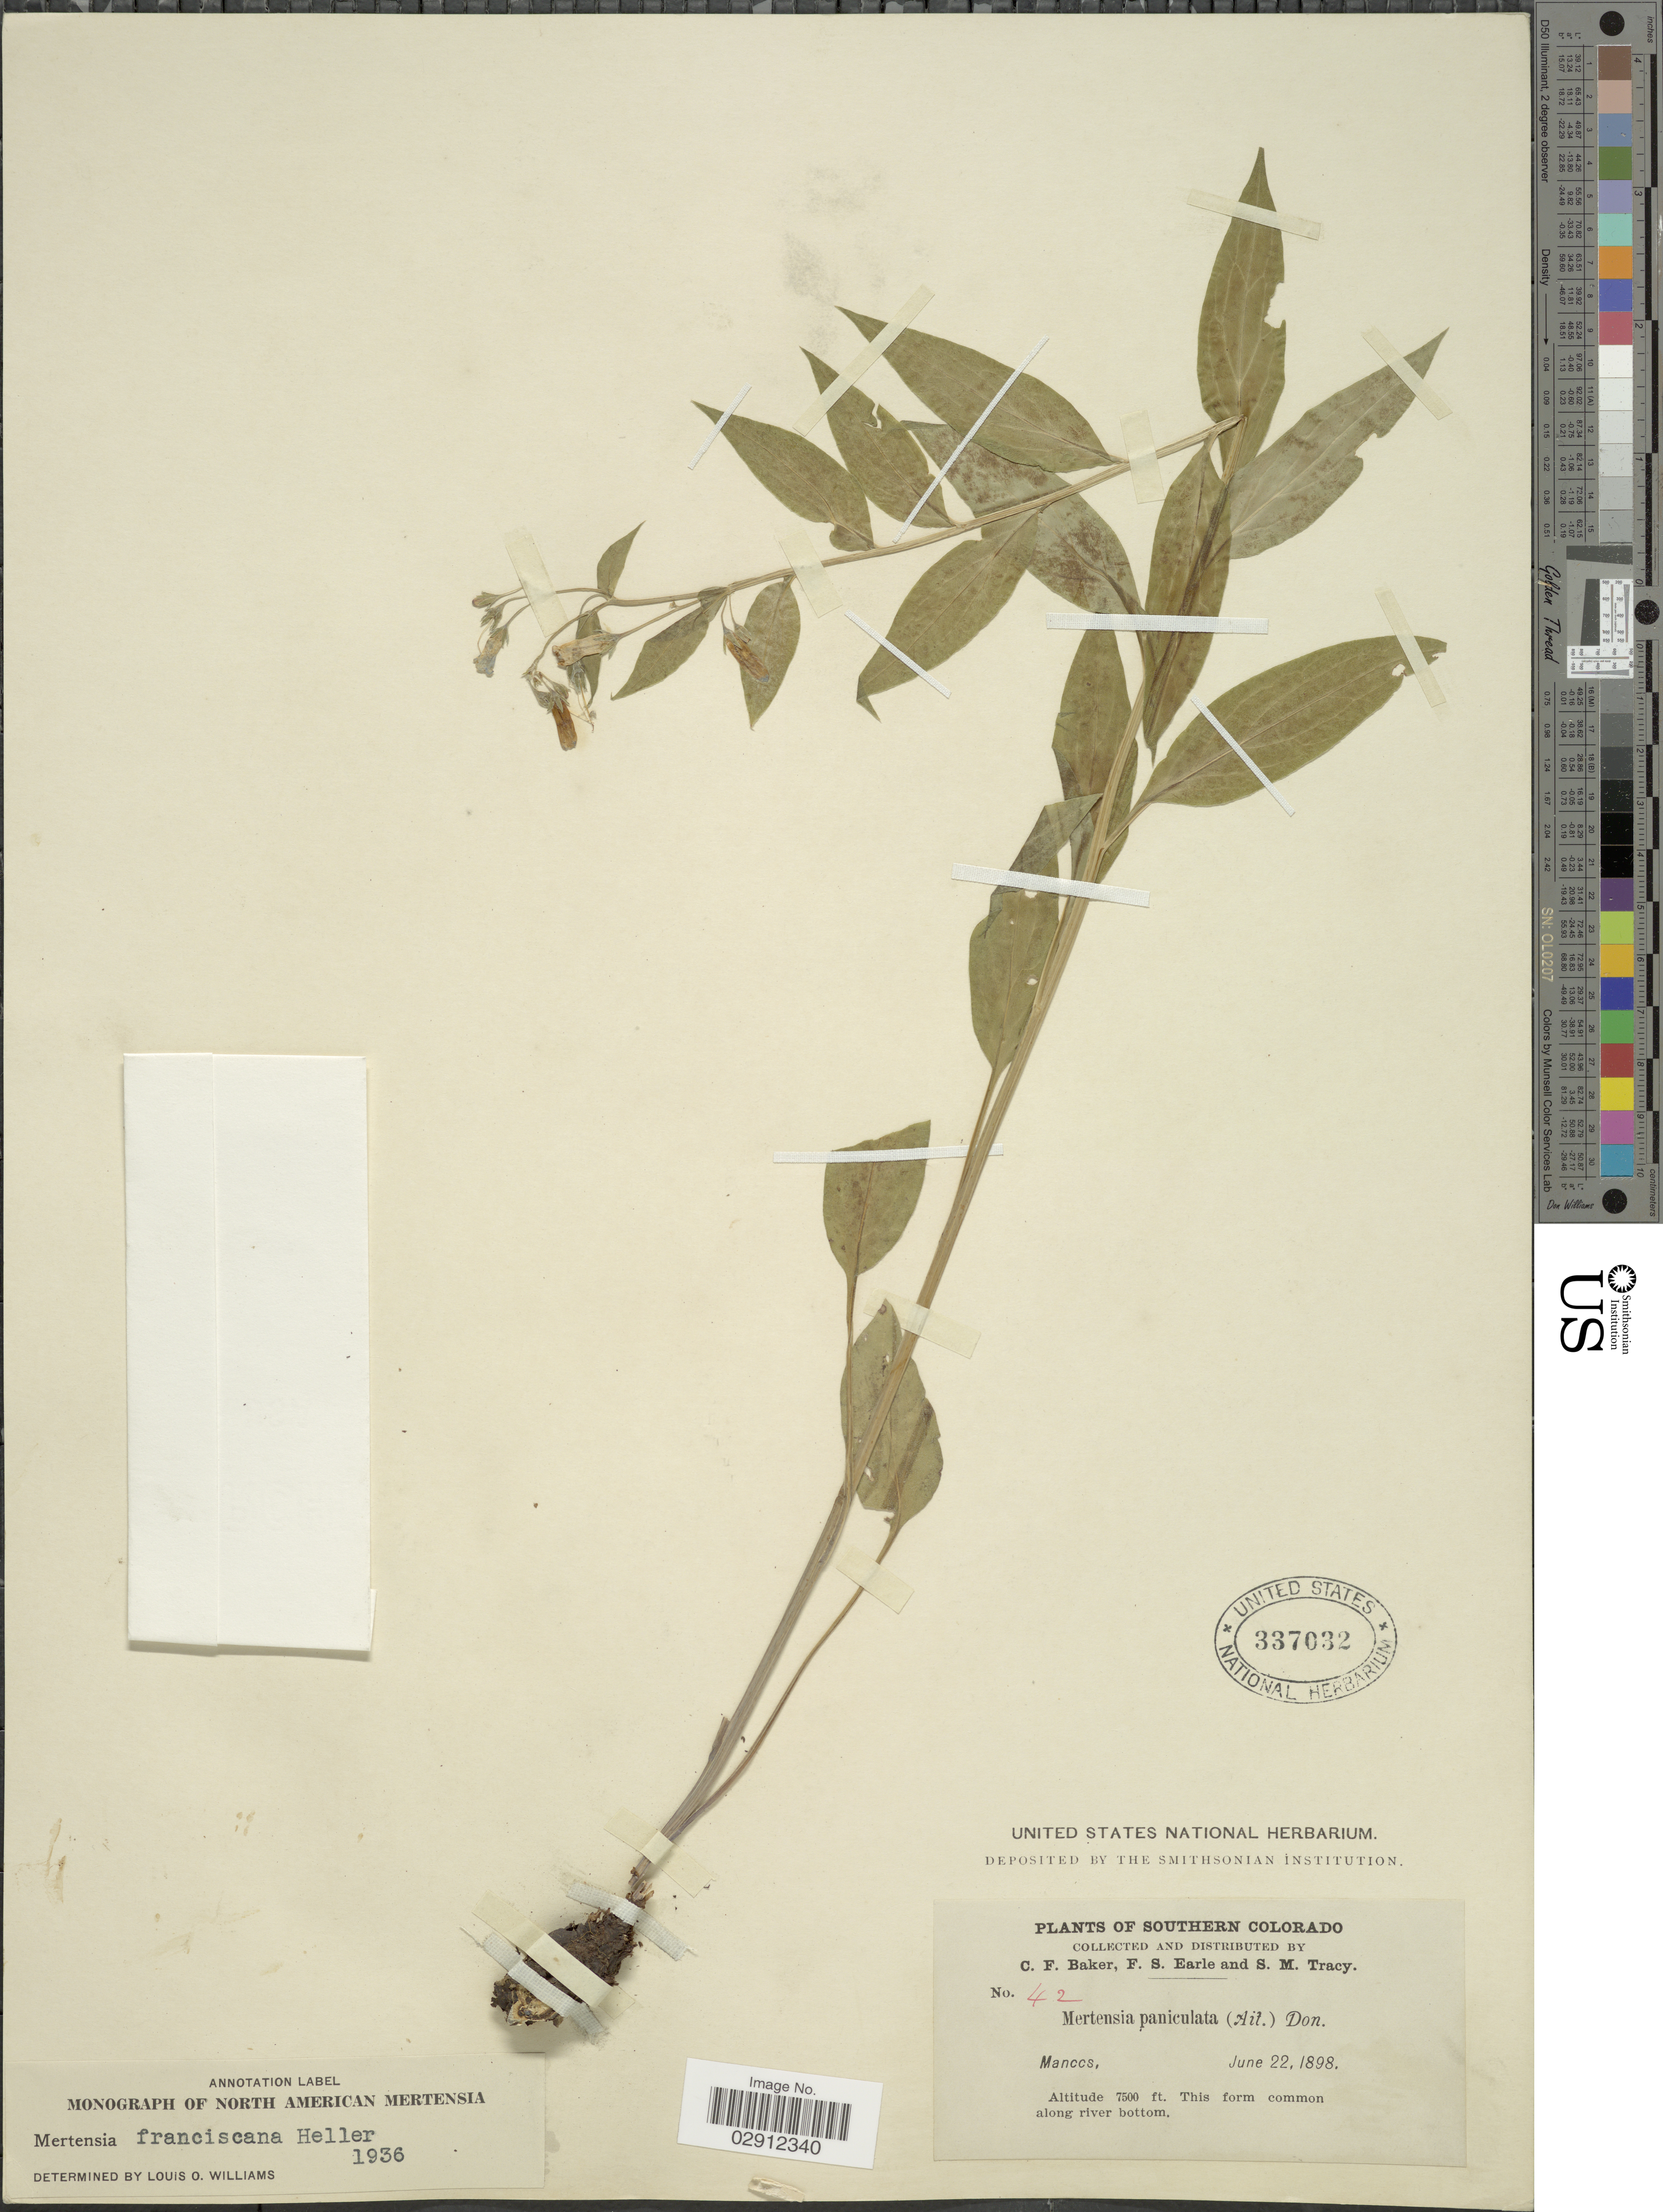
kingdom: Plantae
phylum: Tracheophyta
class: Magnoliopsida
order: Boraginales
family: Boraginaceae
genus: Mertensia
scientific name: Mertensia franciscana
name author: A. Heller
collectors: C. F. Baker, F. S. Earle & S. M. Tracy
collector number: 42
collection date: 1898-06-22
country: United States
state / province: Colorado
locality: Southern Colorado. Mancos.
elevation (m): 2286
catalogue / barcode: US 337032